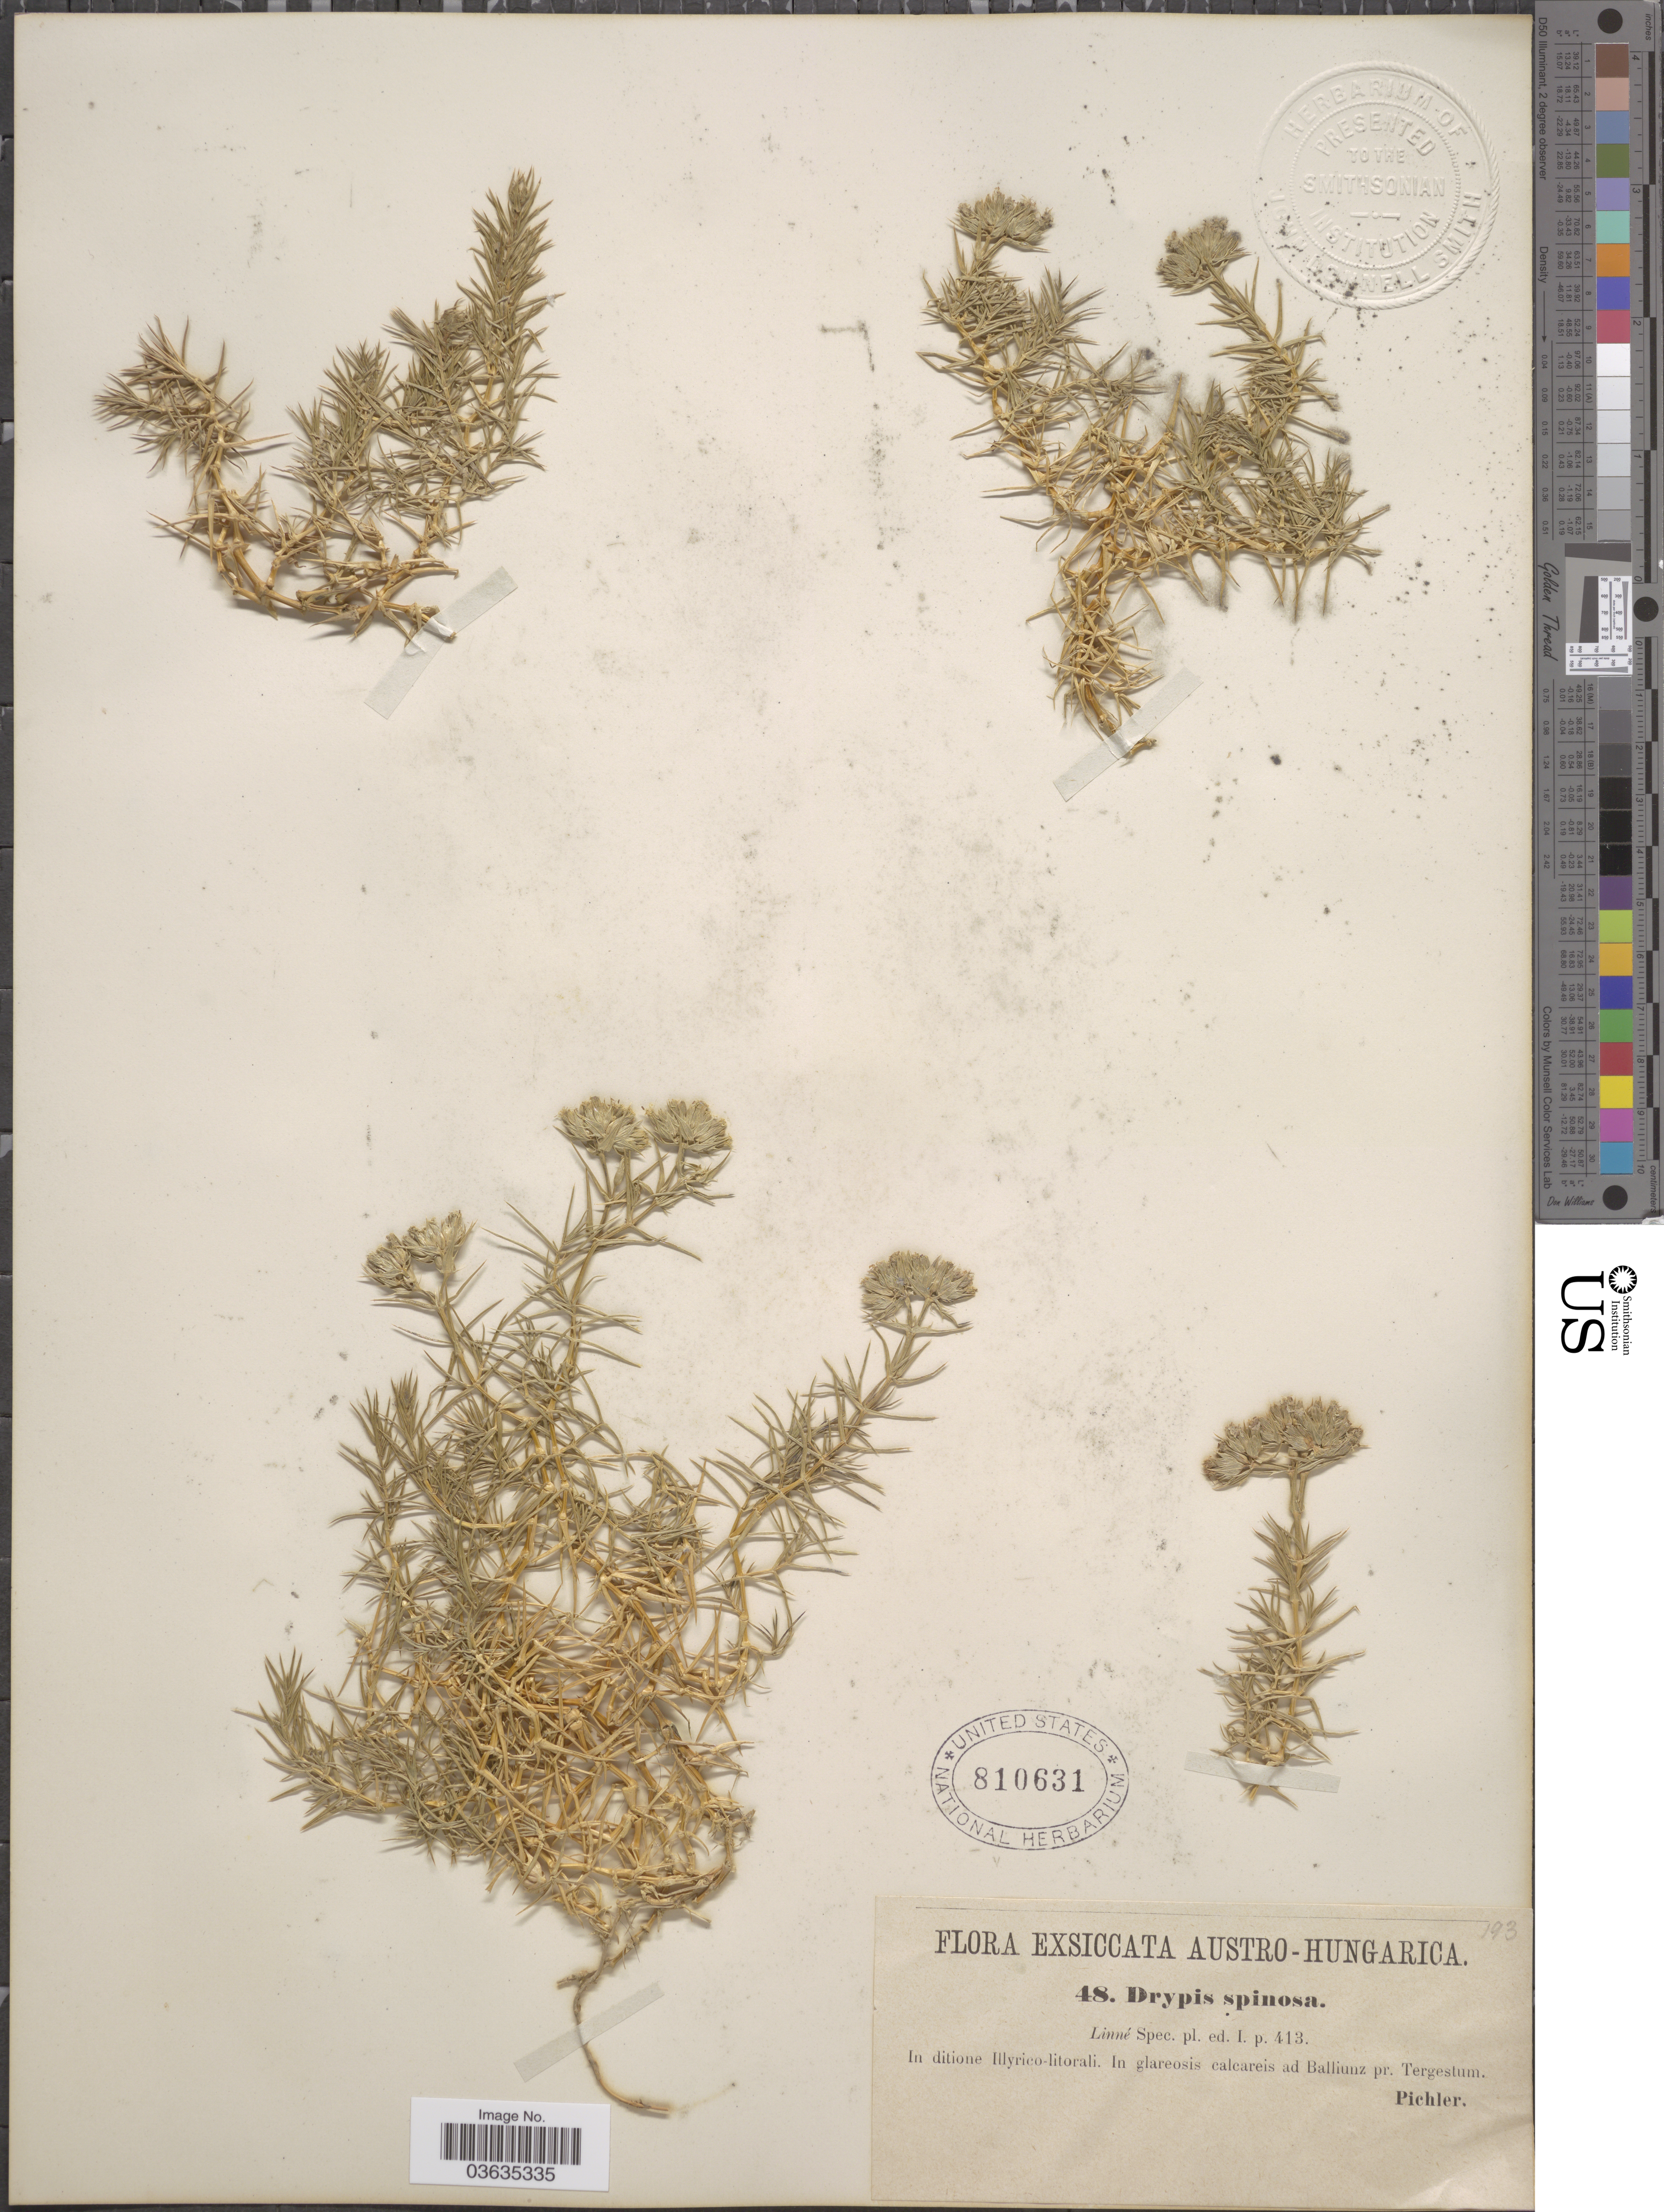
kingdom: Plantae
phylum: Tracheophyta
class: Magnoliopsida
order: Caryophyllales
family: Caryophyllaceae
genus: Drypis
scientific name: Drypis spinosa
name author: L.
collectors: Pichler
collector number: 48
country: Italy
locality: Austro-Hungarica. In ditione Illyrico-litorali. In glareosis calcareis ad Balliunz pr. Tergestum.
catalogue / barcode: US 810631